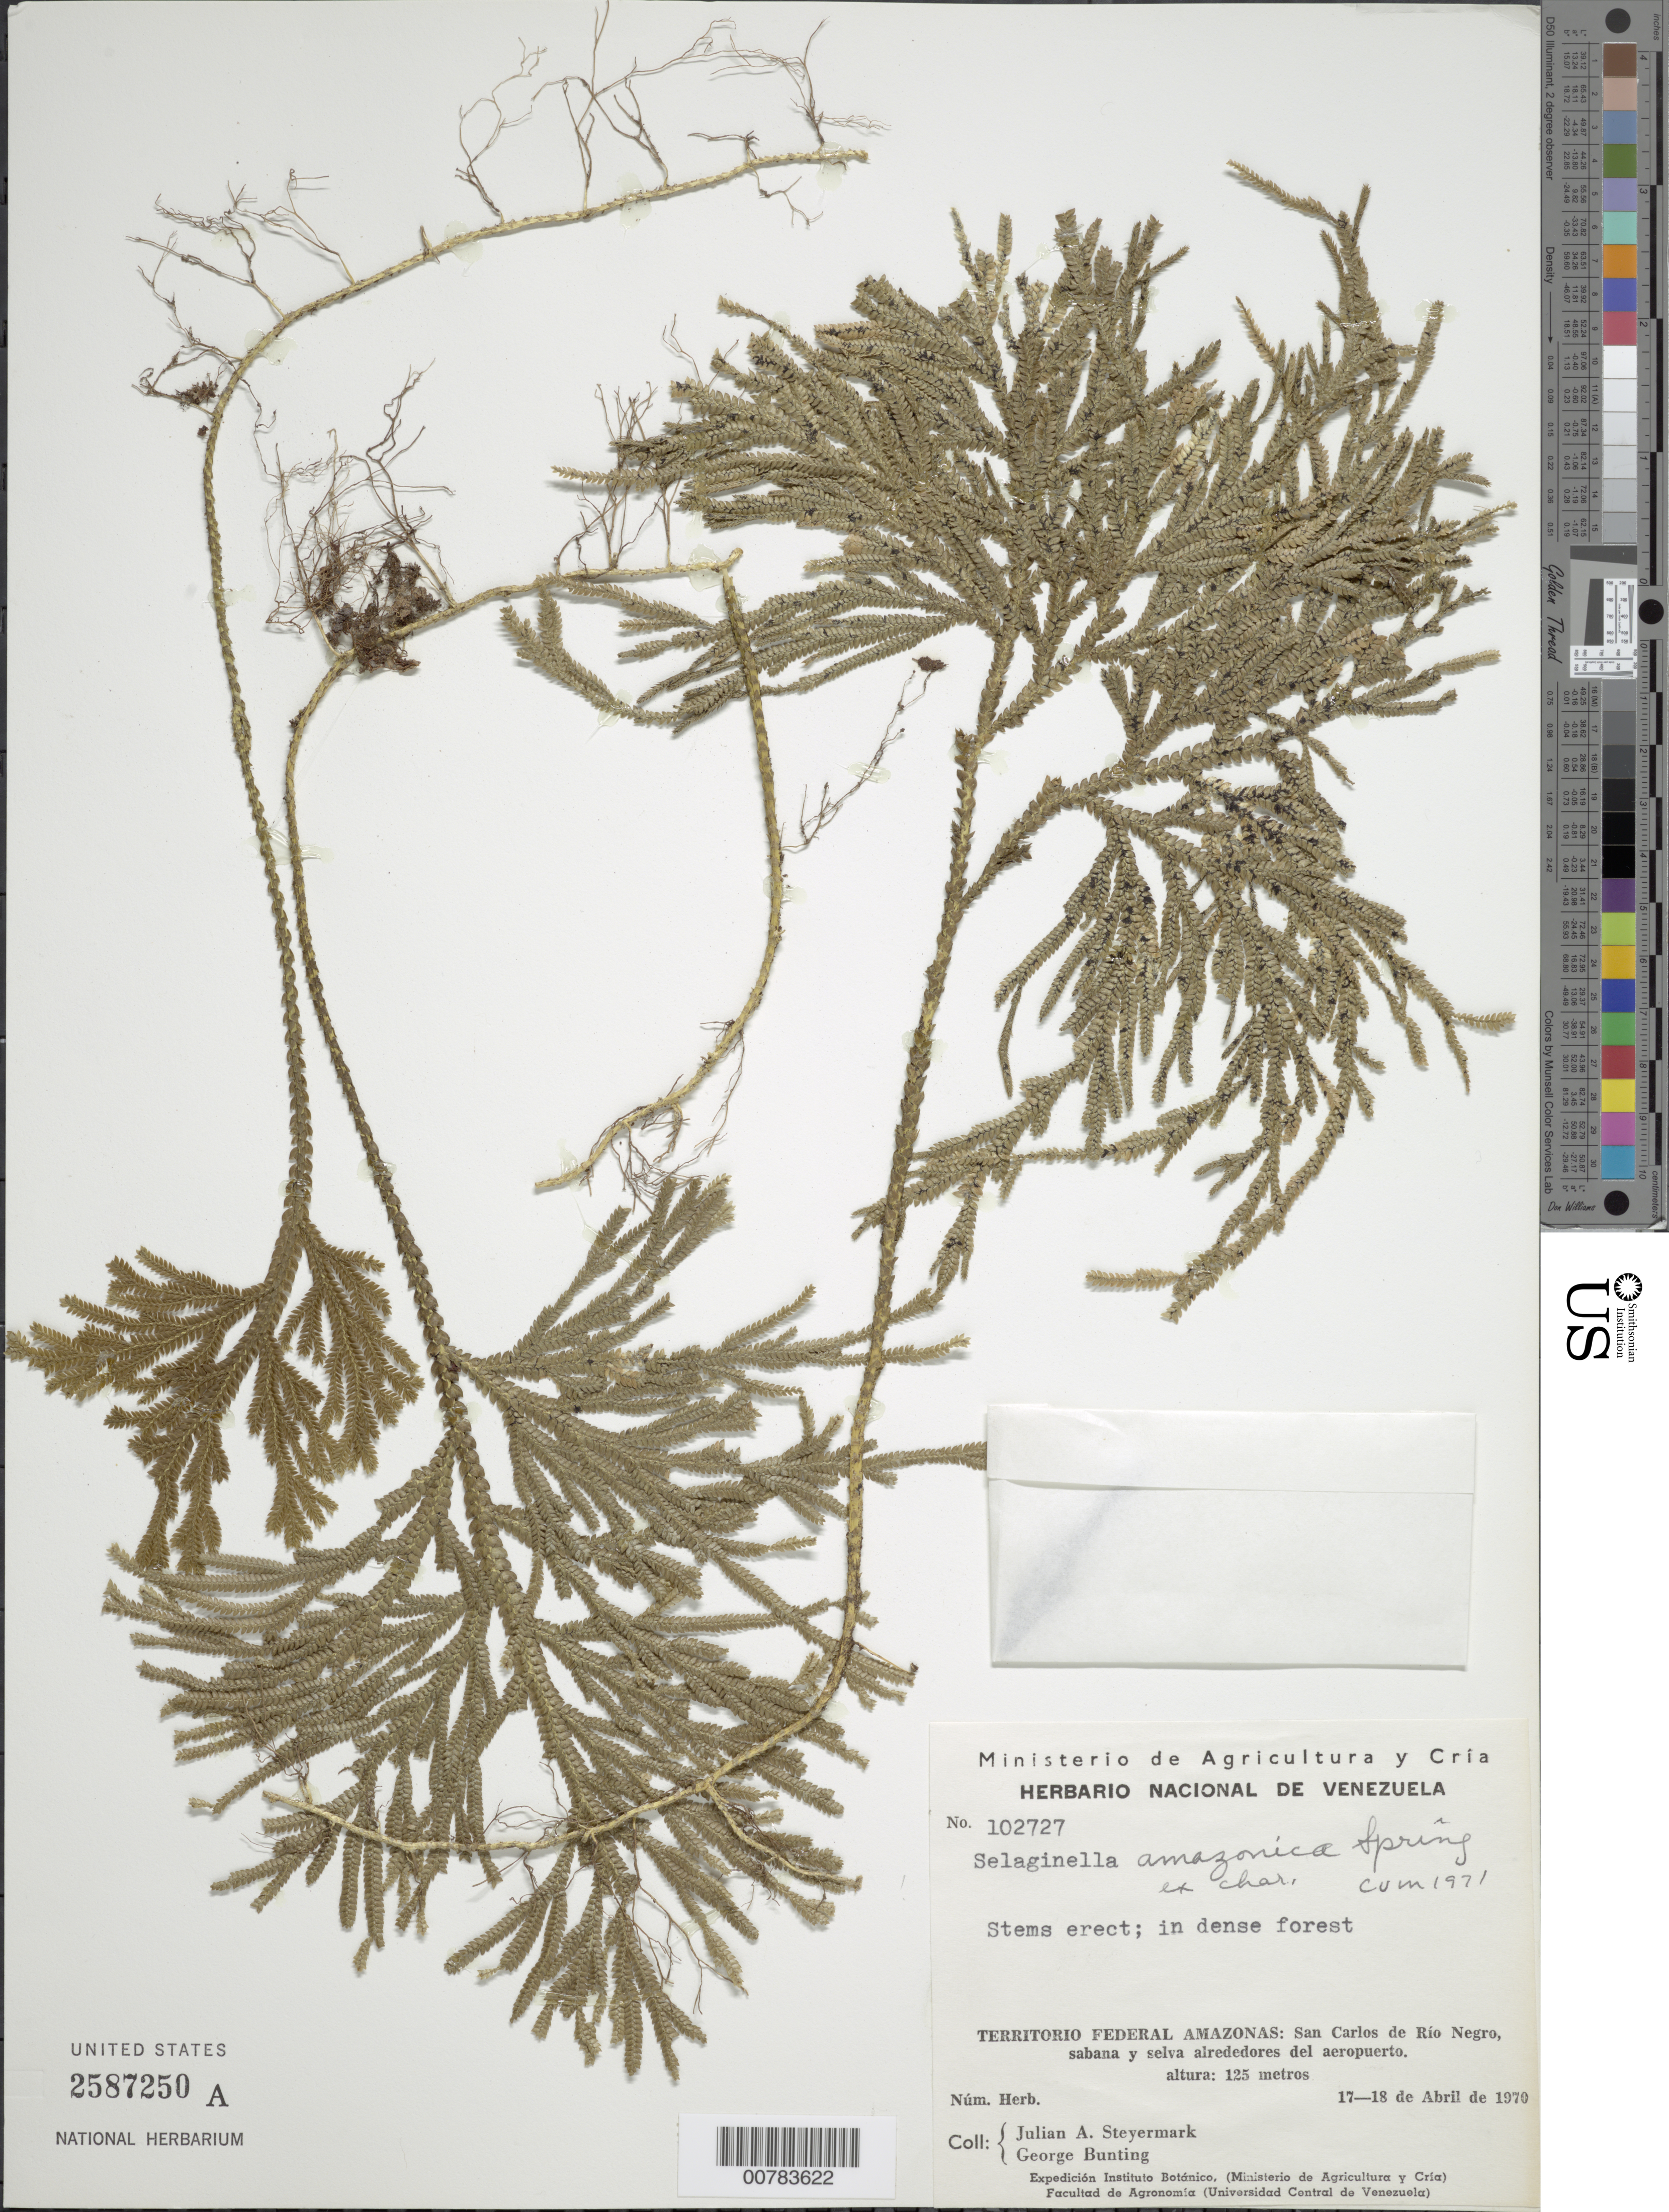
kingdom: Plantae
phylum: Tracheophyta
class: Lycopodiopsida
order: Selaginellales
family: Selaginellaceae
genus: Selaginella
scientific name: Selaginella amazonica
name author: Spring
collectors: J. Steyermark & G. S. Bunting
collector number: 102727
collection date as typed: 17-Apr-70 to 18-Apr-70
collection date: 1970-04-17/1970-04-18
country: Venezuela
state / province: Amazonas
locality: San Carlos de Río Negro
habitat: Sabana y selva alredeodores del aeropuerto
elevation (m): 125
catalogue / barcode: US 2587250A